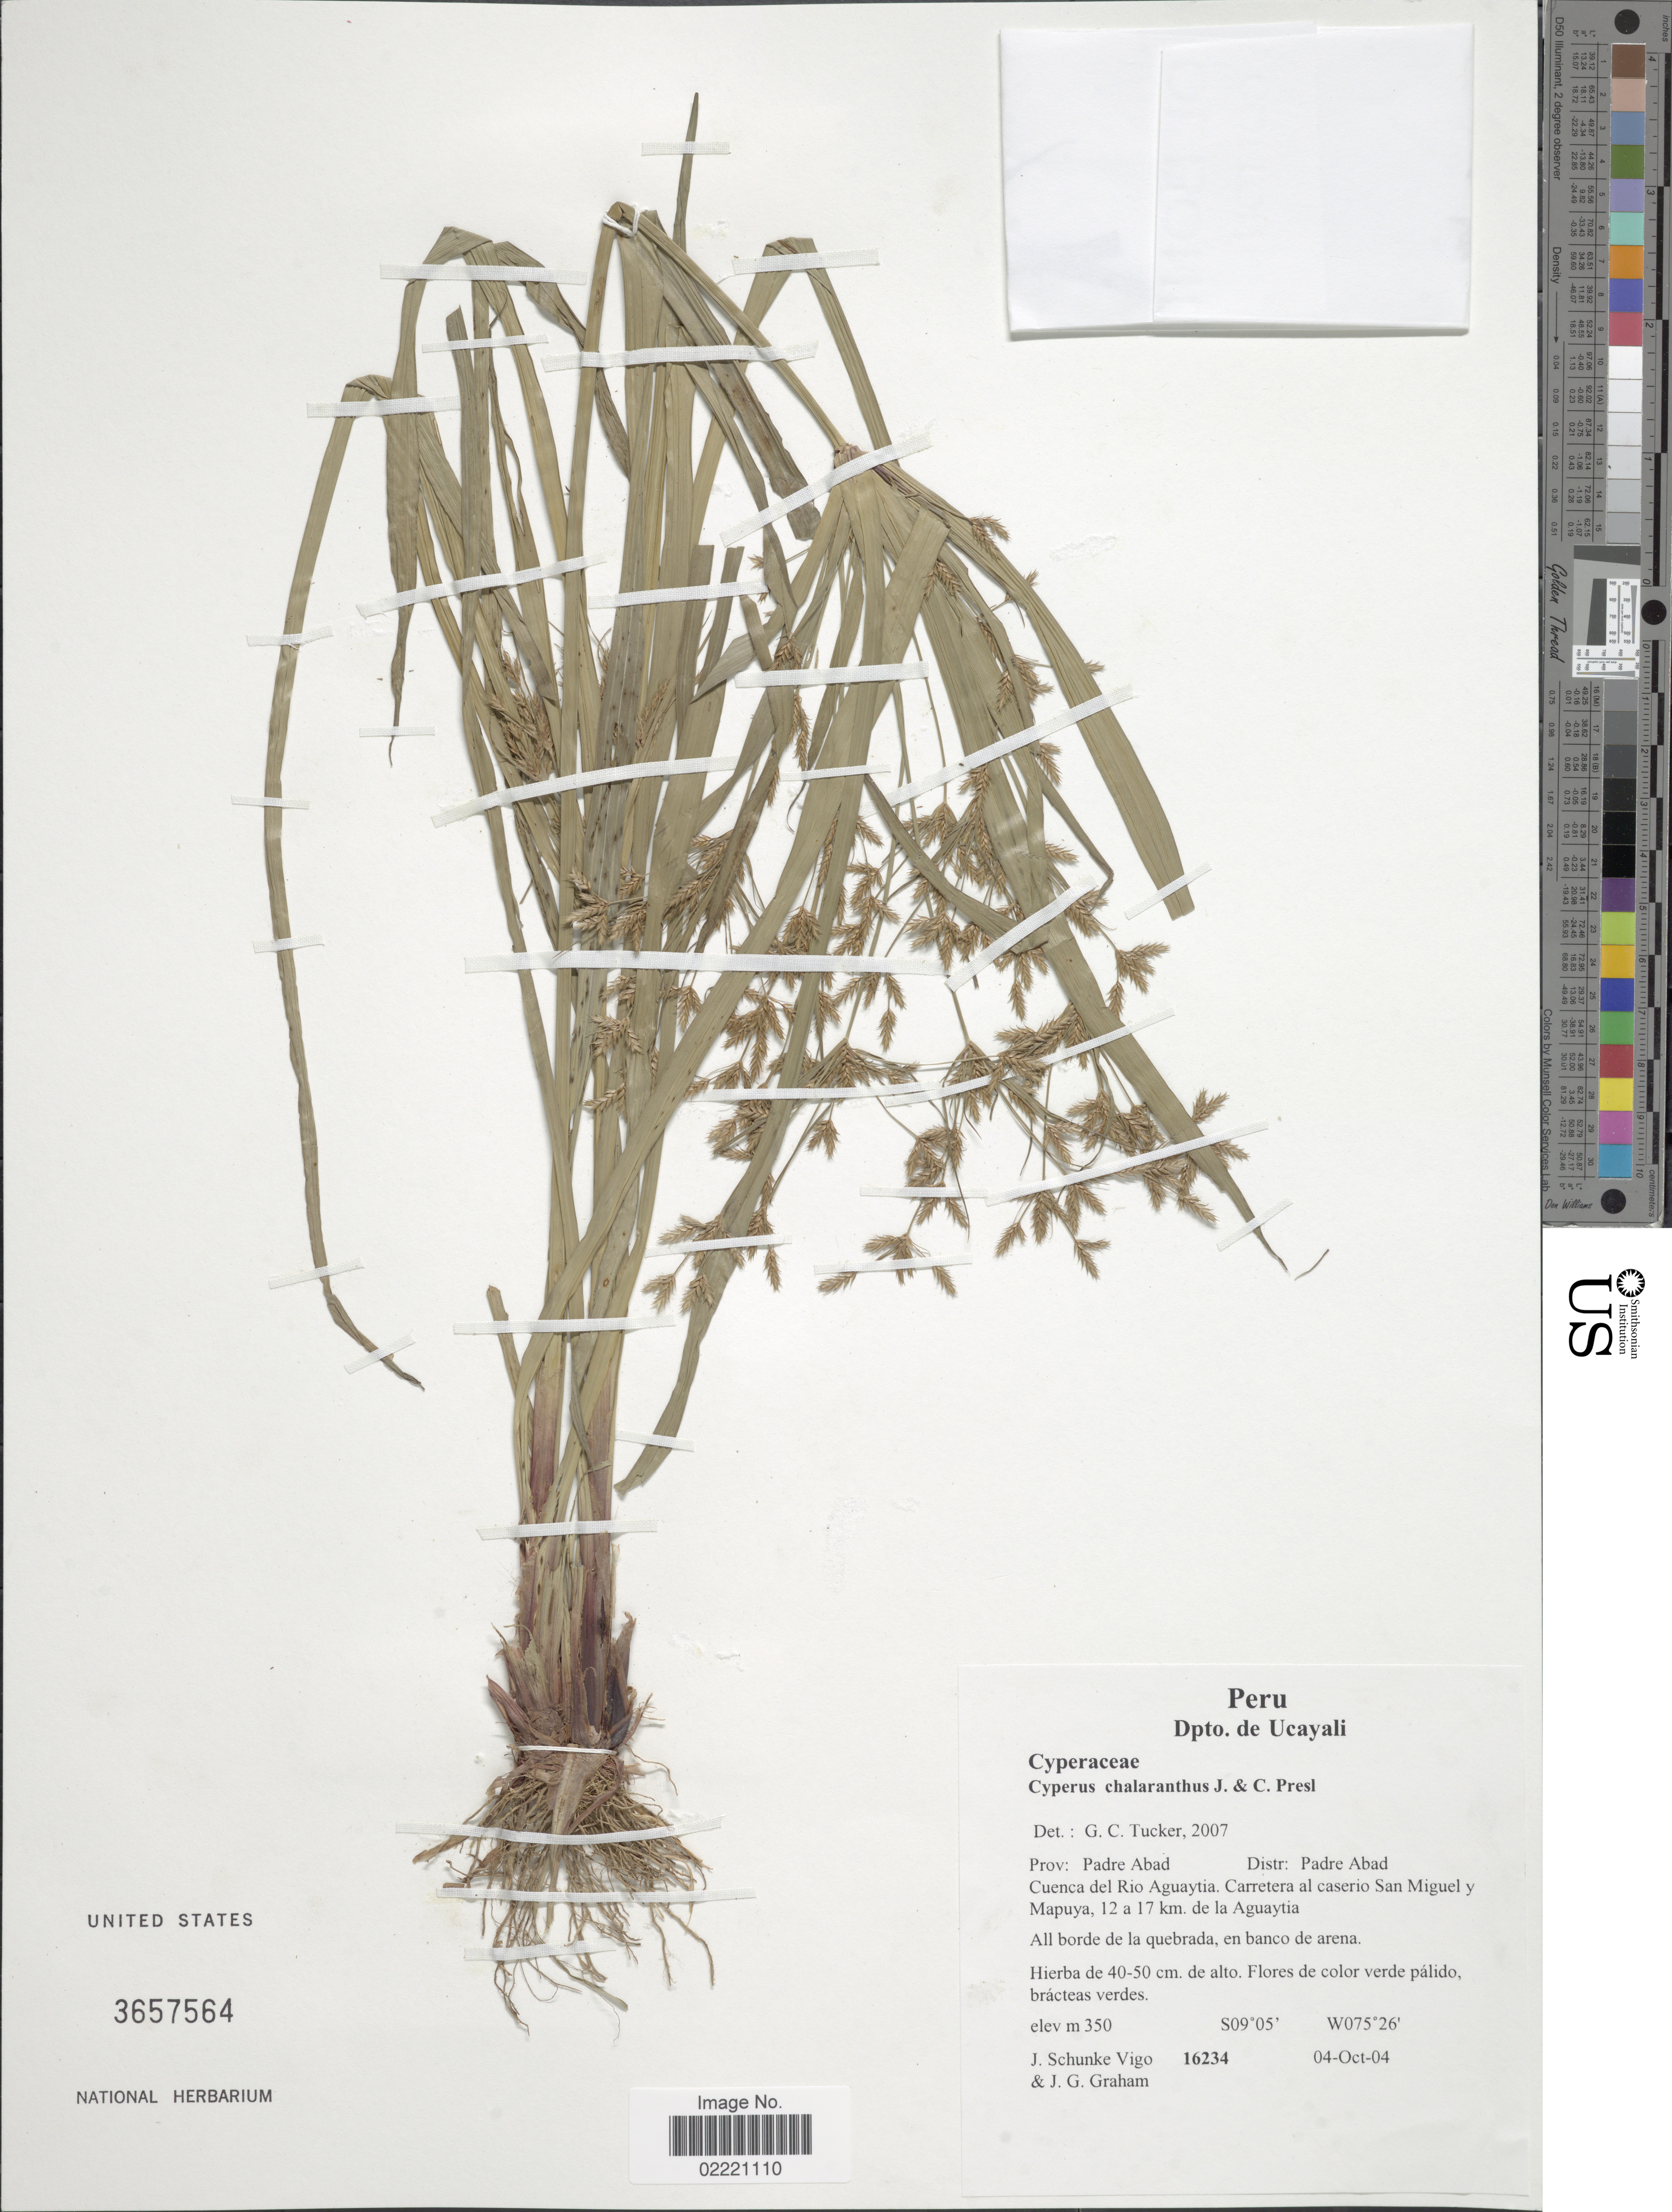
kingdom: Plantae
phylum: Tracheophyta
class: Liliopsida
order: Poales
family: Cyperaceae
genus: Cyperus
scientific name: Cyperus chalaranthus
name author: J. Presl & C. Presl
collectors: J. Schunke Vigo & J. Graham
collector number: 16234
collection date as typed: Transcribed d/m/y: 4/10/4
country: Peru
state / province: Ucayali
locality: Prov: Padre Abad, Distr: Padre Abas, Cuenca del Rio Aguaytia, Carretera al caserio San Miguel y Mapuya, 12 a 17 km. de la Aguatia, all borde de la quebrada, en banco de arena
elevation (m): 350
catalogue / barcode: US 3657564